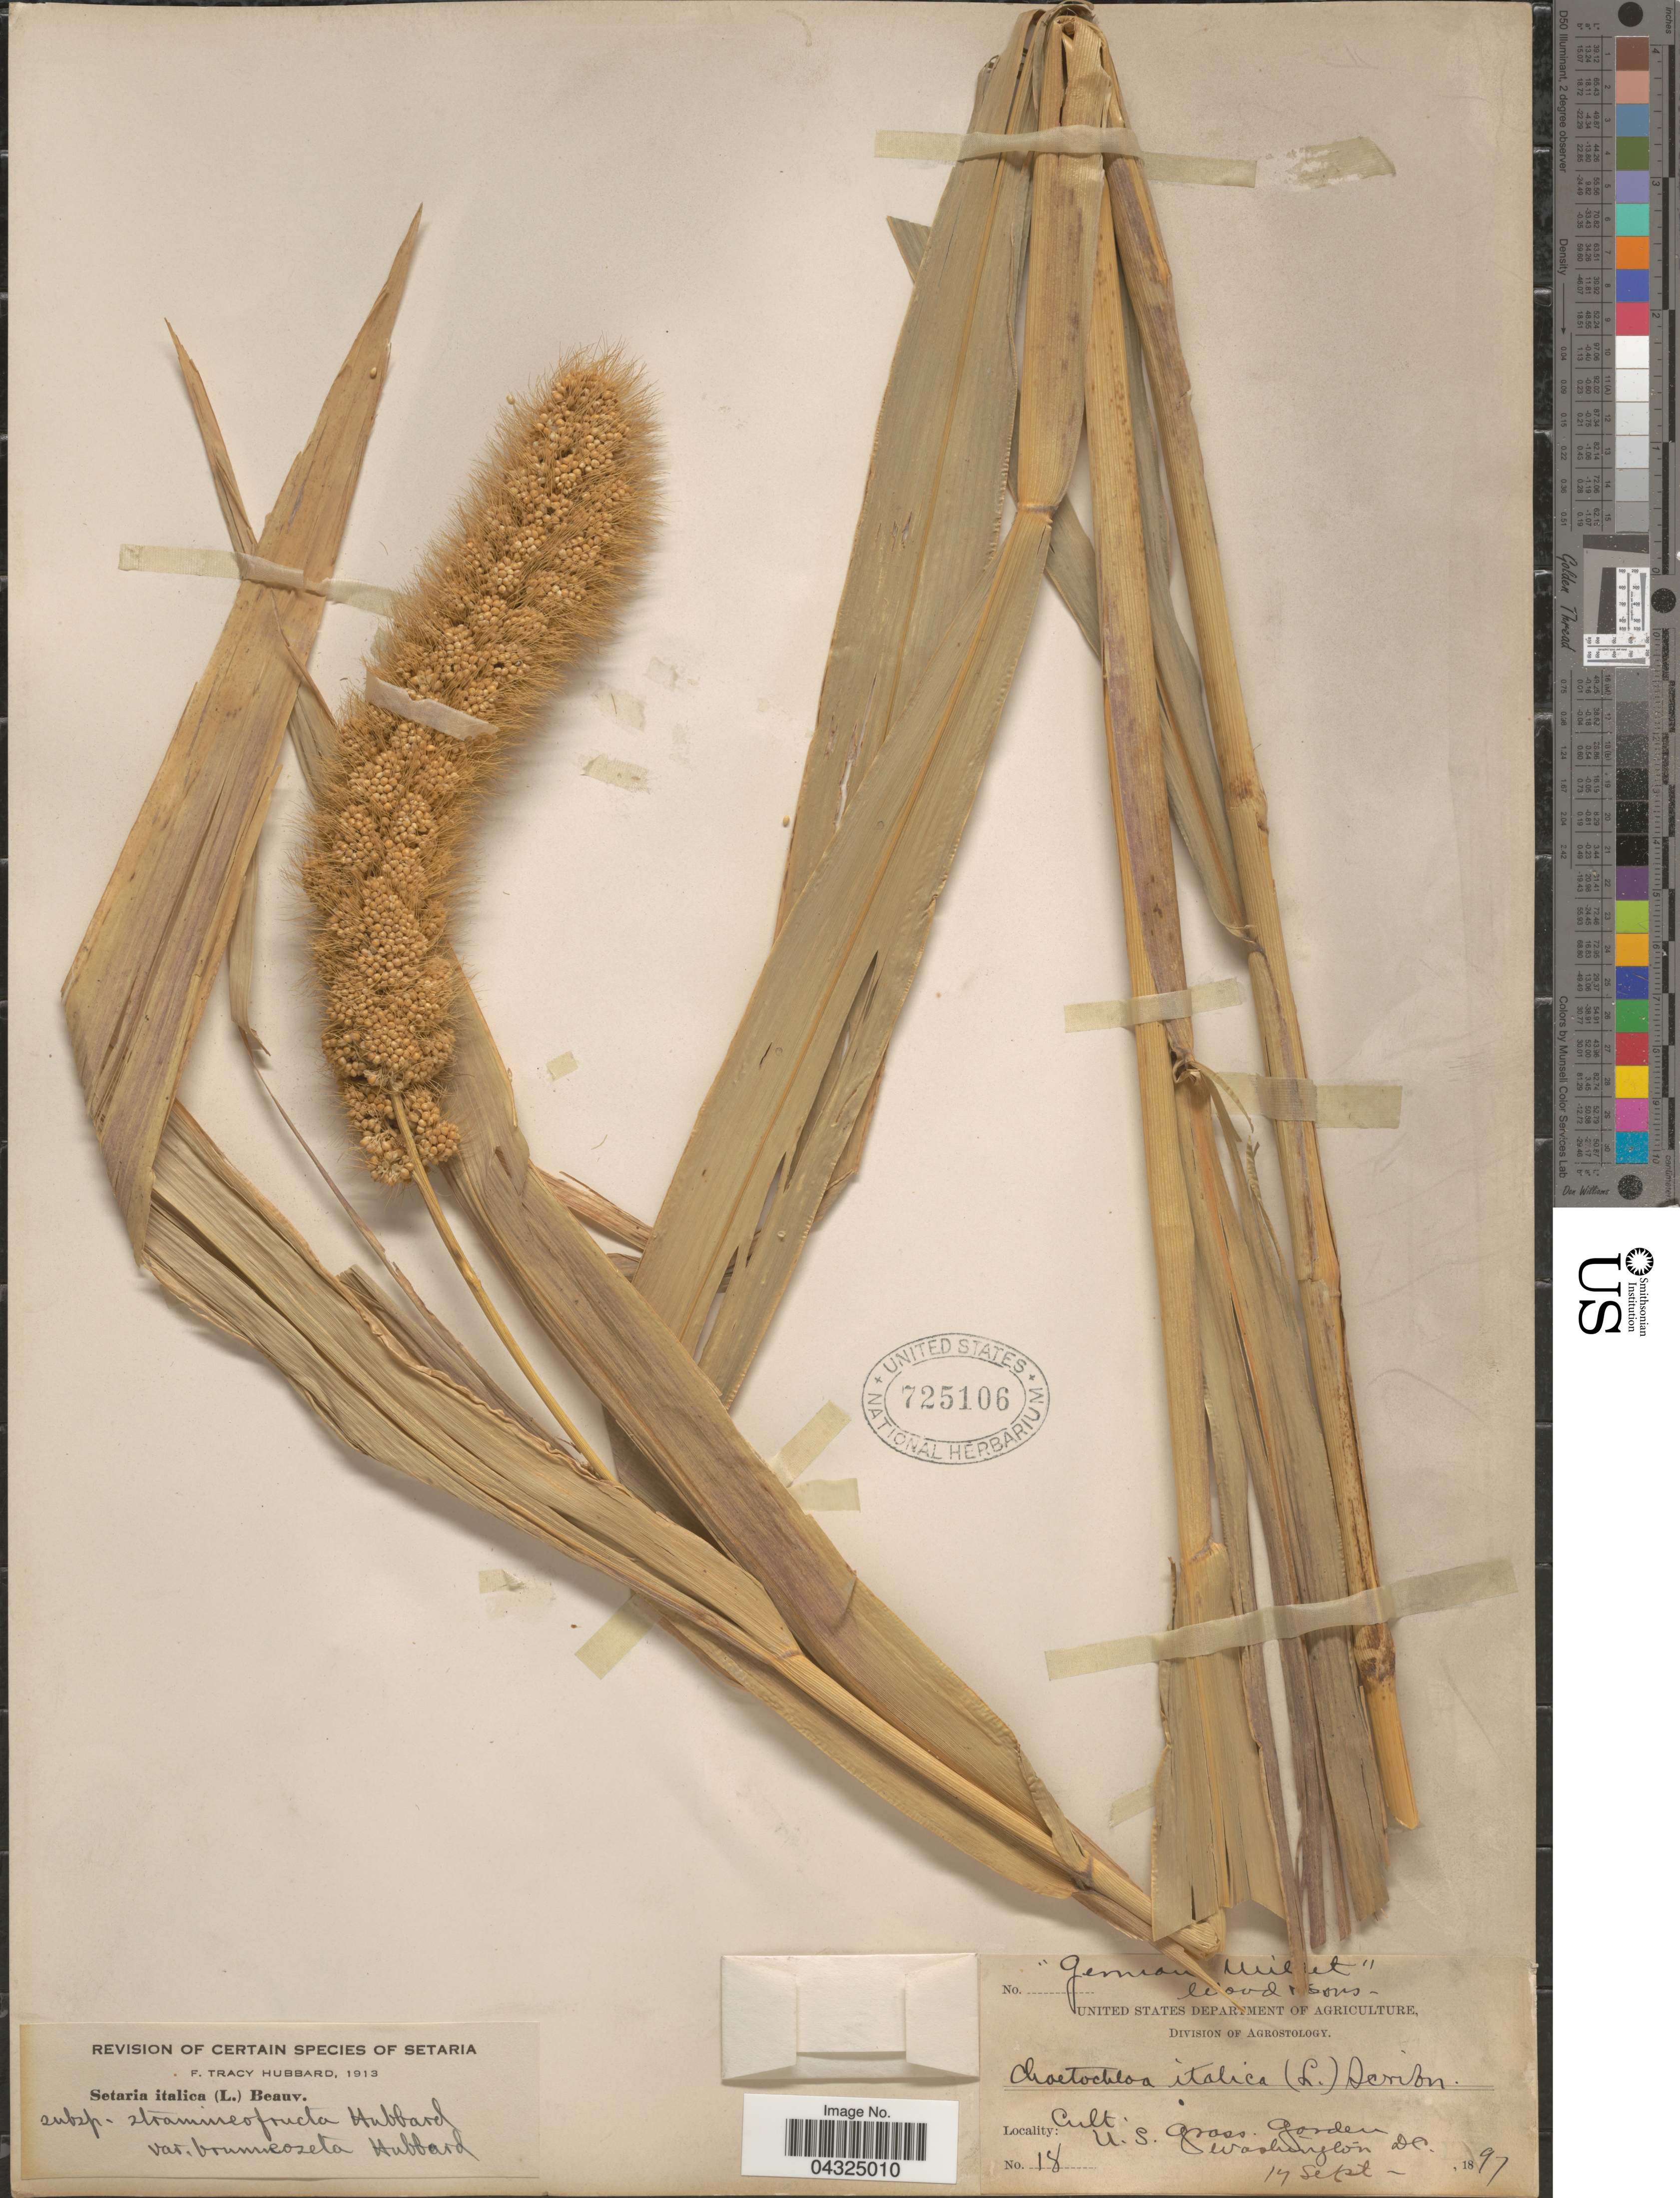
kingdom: Plantae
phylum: Tracheophyta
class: Liliopsida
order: Poales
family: Poaceae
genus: Setaria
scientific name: Setaria italica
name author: (L.) P. Beauv.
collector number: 18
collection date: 1897-09-14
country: United States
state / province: District of Columbia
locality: U. S. Grass Garden. Washington DC.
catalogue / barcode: US 725106